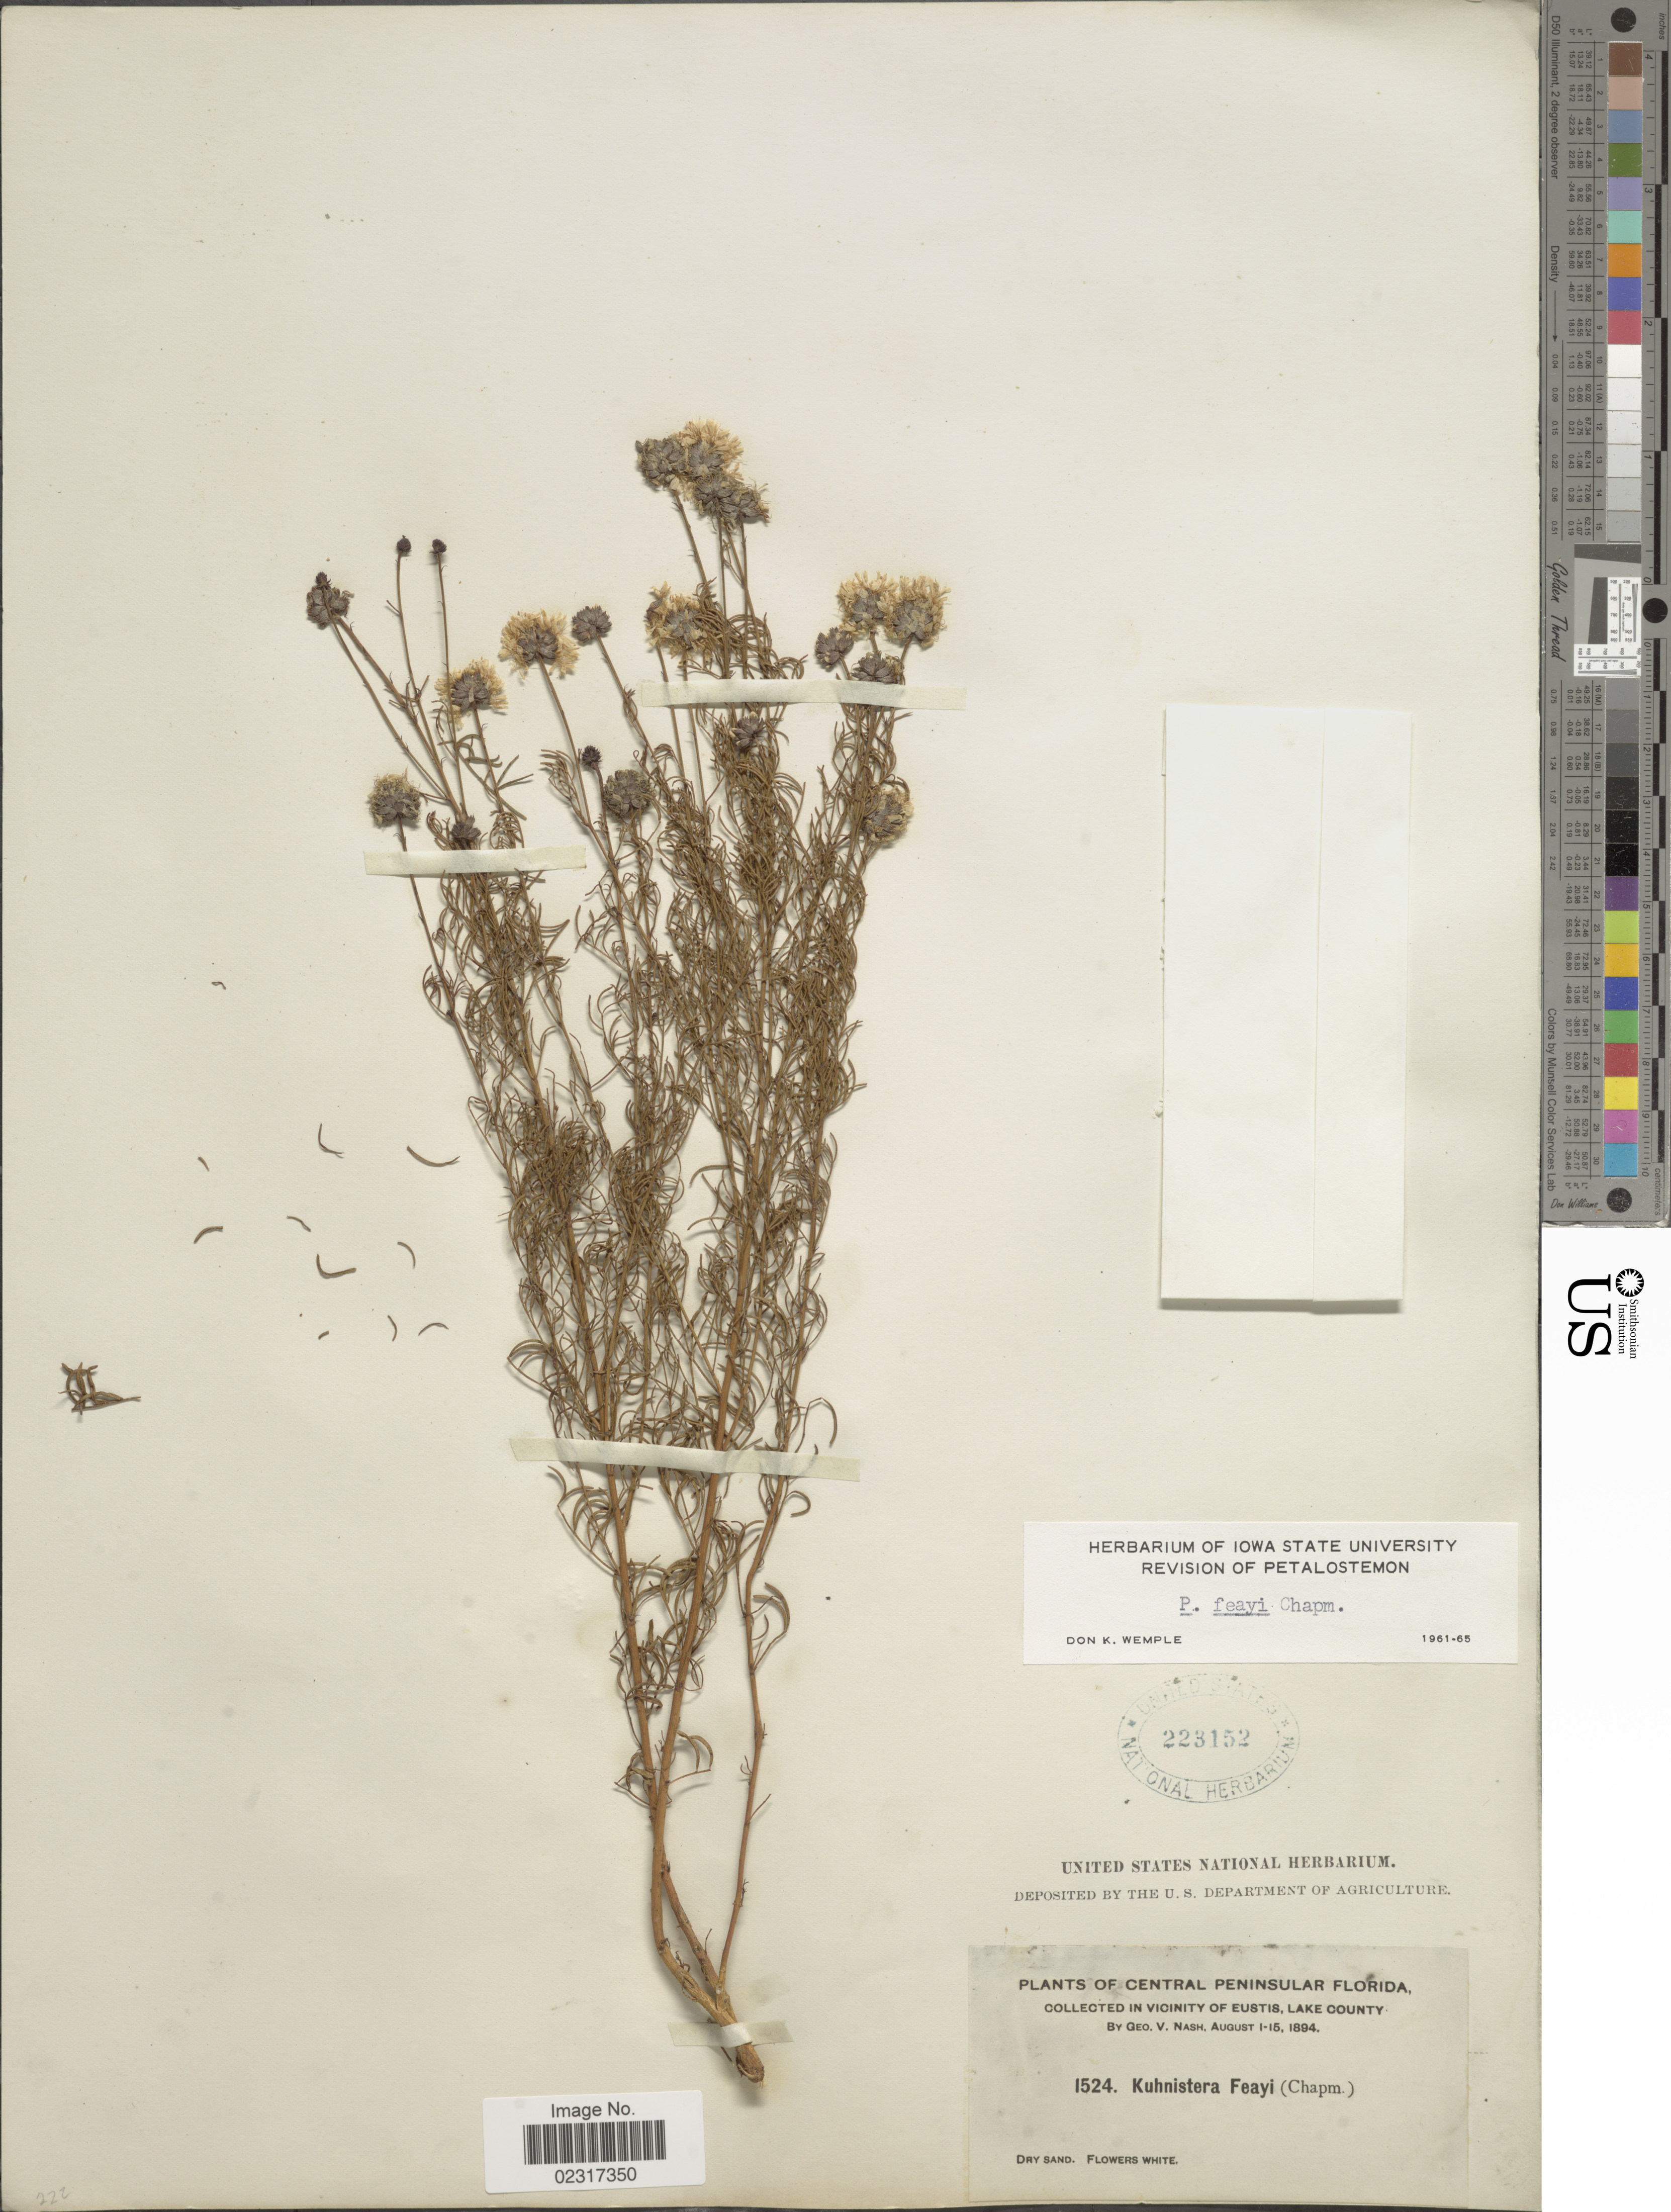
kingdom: Plantae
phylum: Tracheophyta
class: Magnoliopsida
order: Fabales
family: Fabaceae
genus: Dalea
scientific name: Dalea feayi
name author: (Chapm.) Barneby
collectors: G. V. Nash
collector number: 1524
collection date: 1894-08-01/1894-08-15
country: United States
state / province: Florida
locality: Central Peninsular Florida, in vicinity of Eustis, Lake County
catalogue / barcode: US 223152